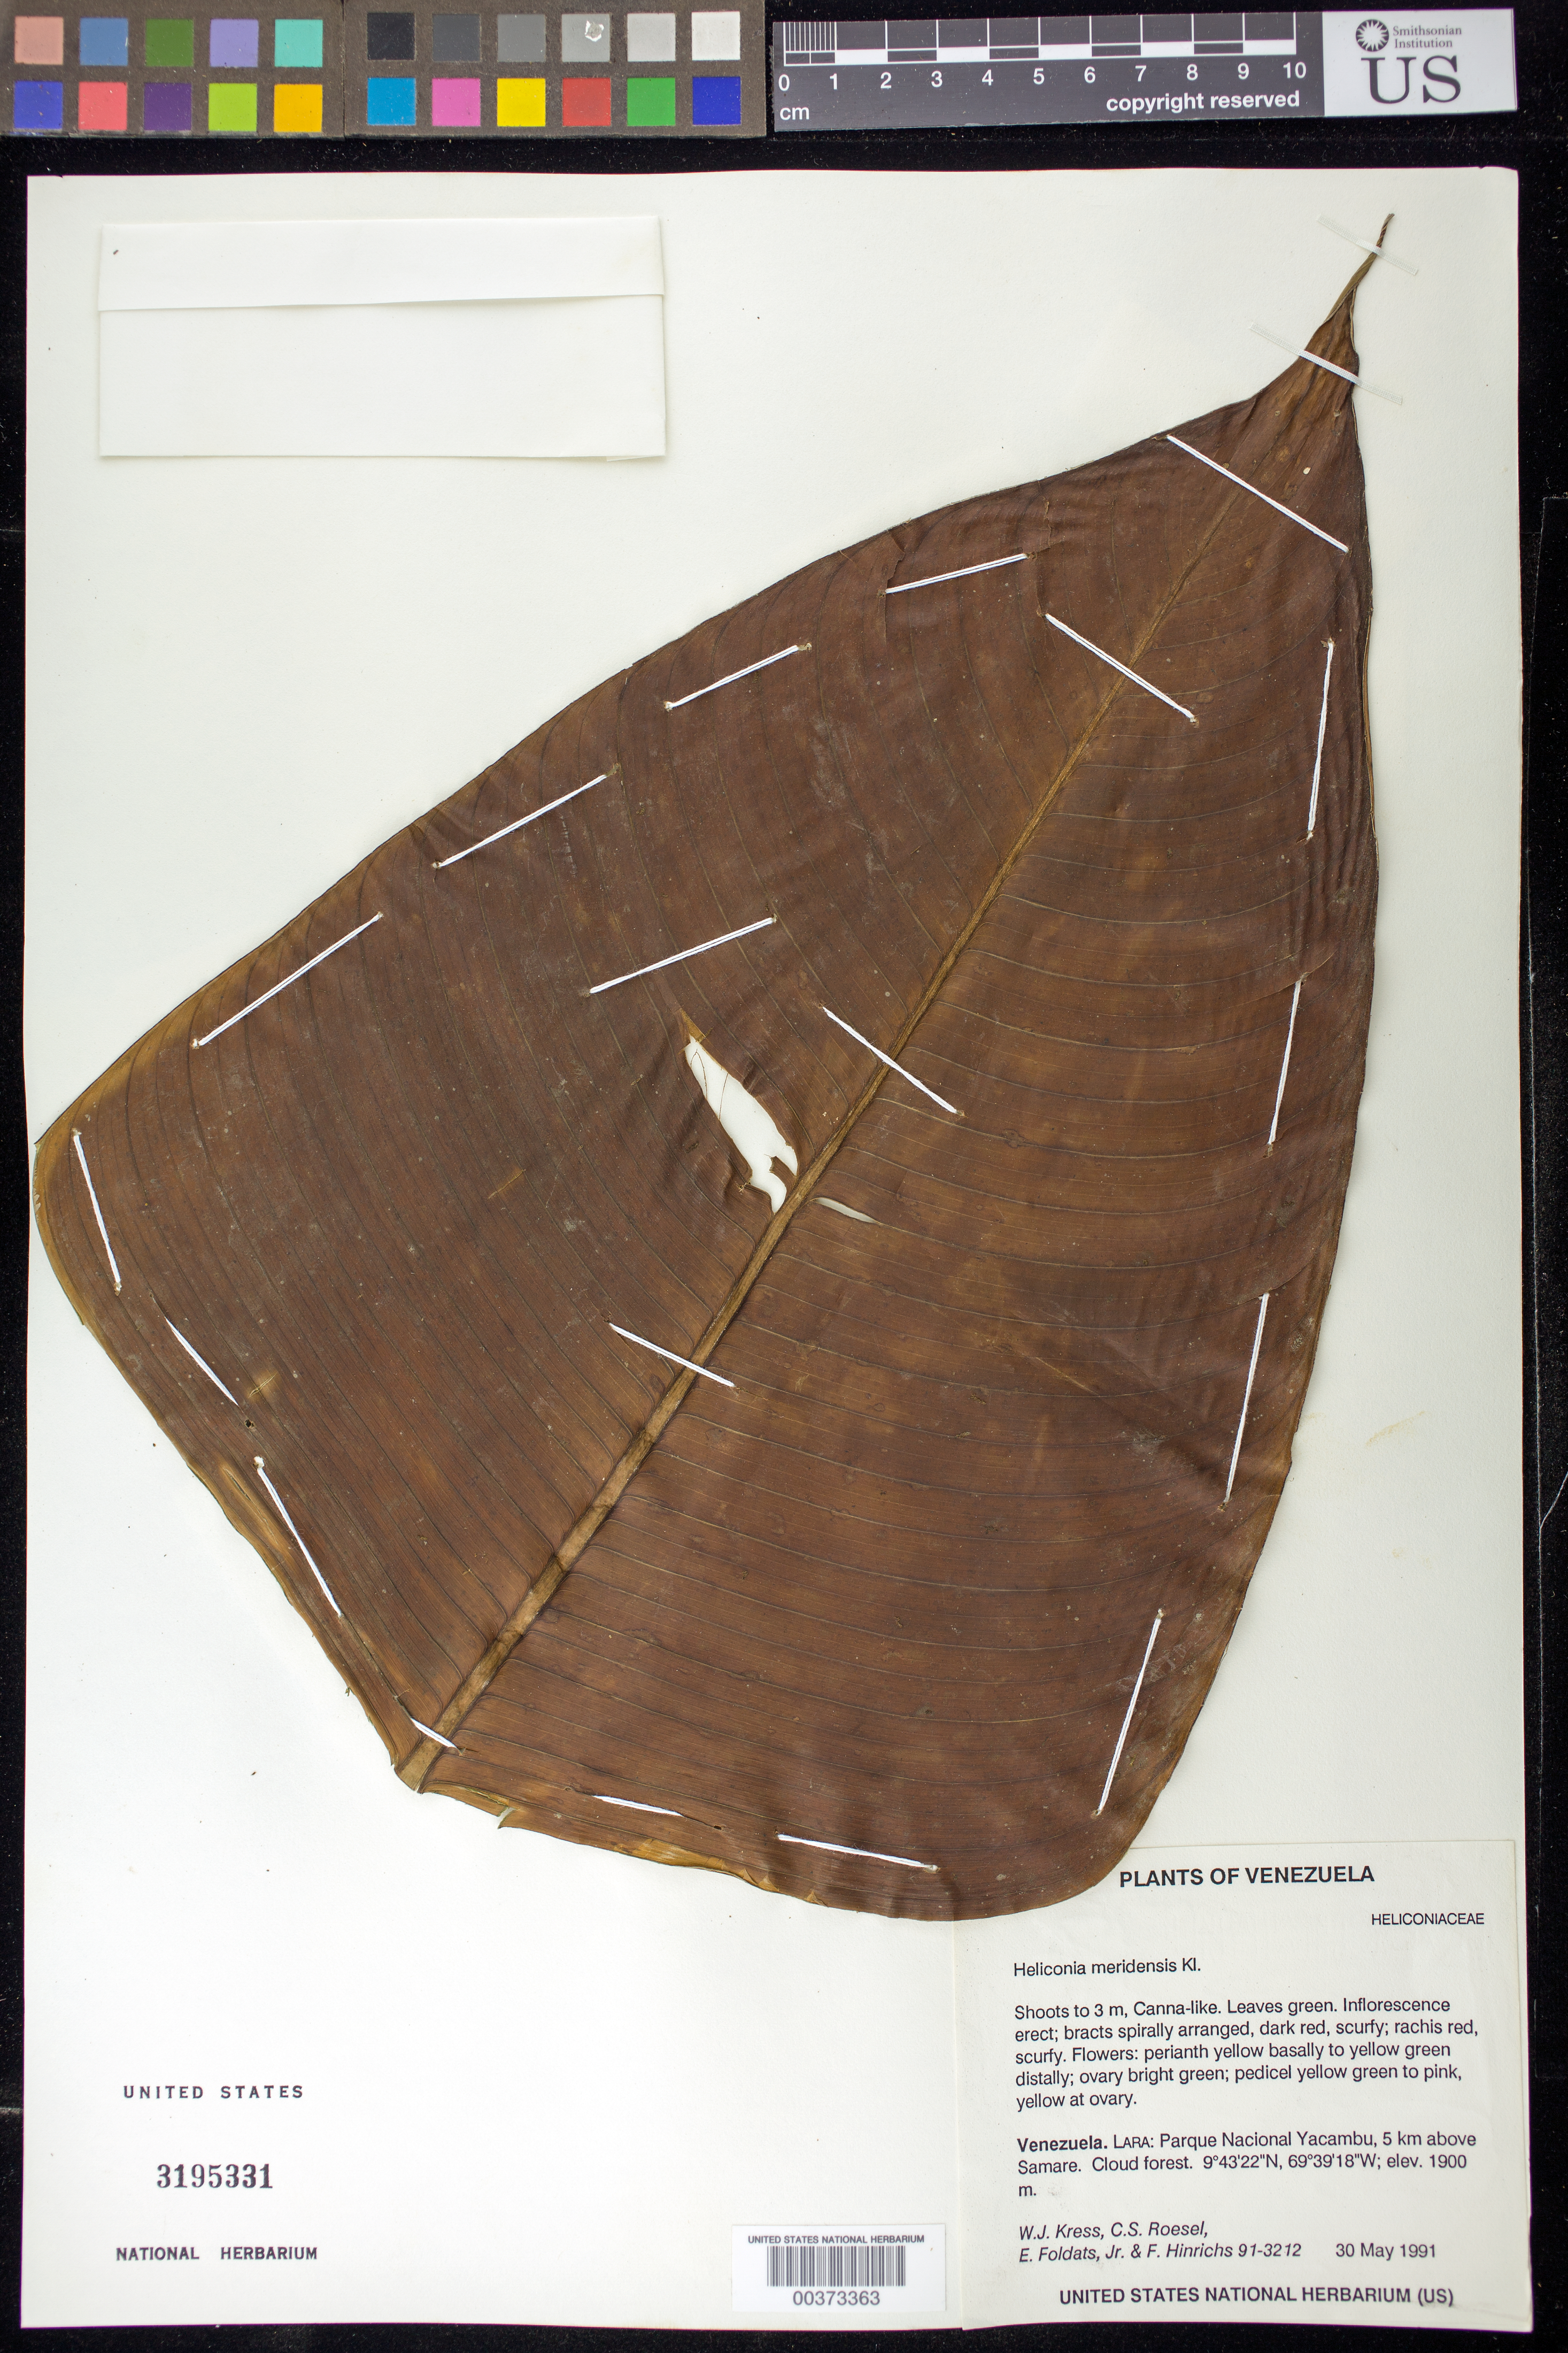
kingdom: Plantae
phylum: Tracheophyta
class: Magnoliopsida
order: Saxifragales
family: Grossulariaceae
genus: Ribes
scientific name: Ribes atropurpureum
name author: C.A. Mey.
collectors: W. J. Kress, E. Foldats & F. Hinrichs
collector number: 91-3212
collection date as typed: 30 May 1991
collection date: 1991-05-30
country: Venezuela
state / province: Lara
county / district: Jiménez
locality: Parque nacional yacambu, 5 km above samare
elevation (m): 1900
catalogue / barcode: US 3195331